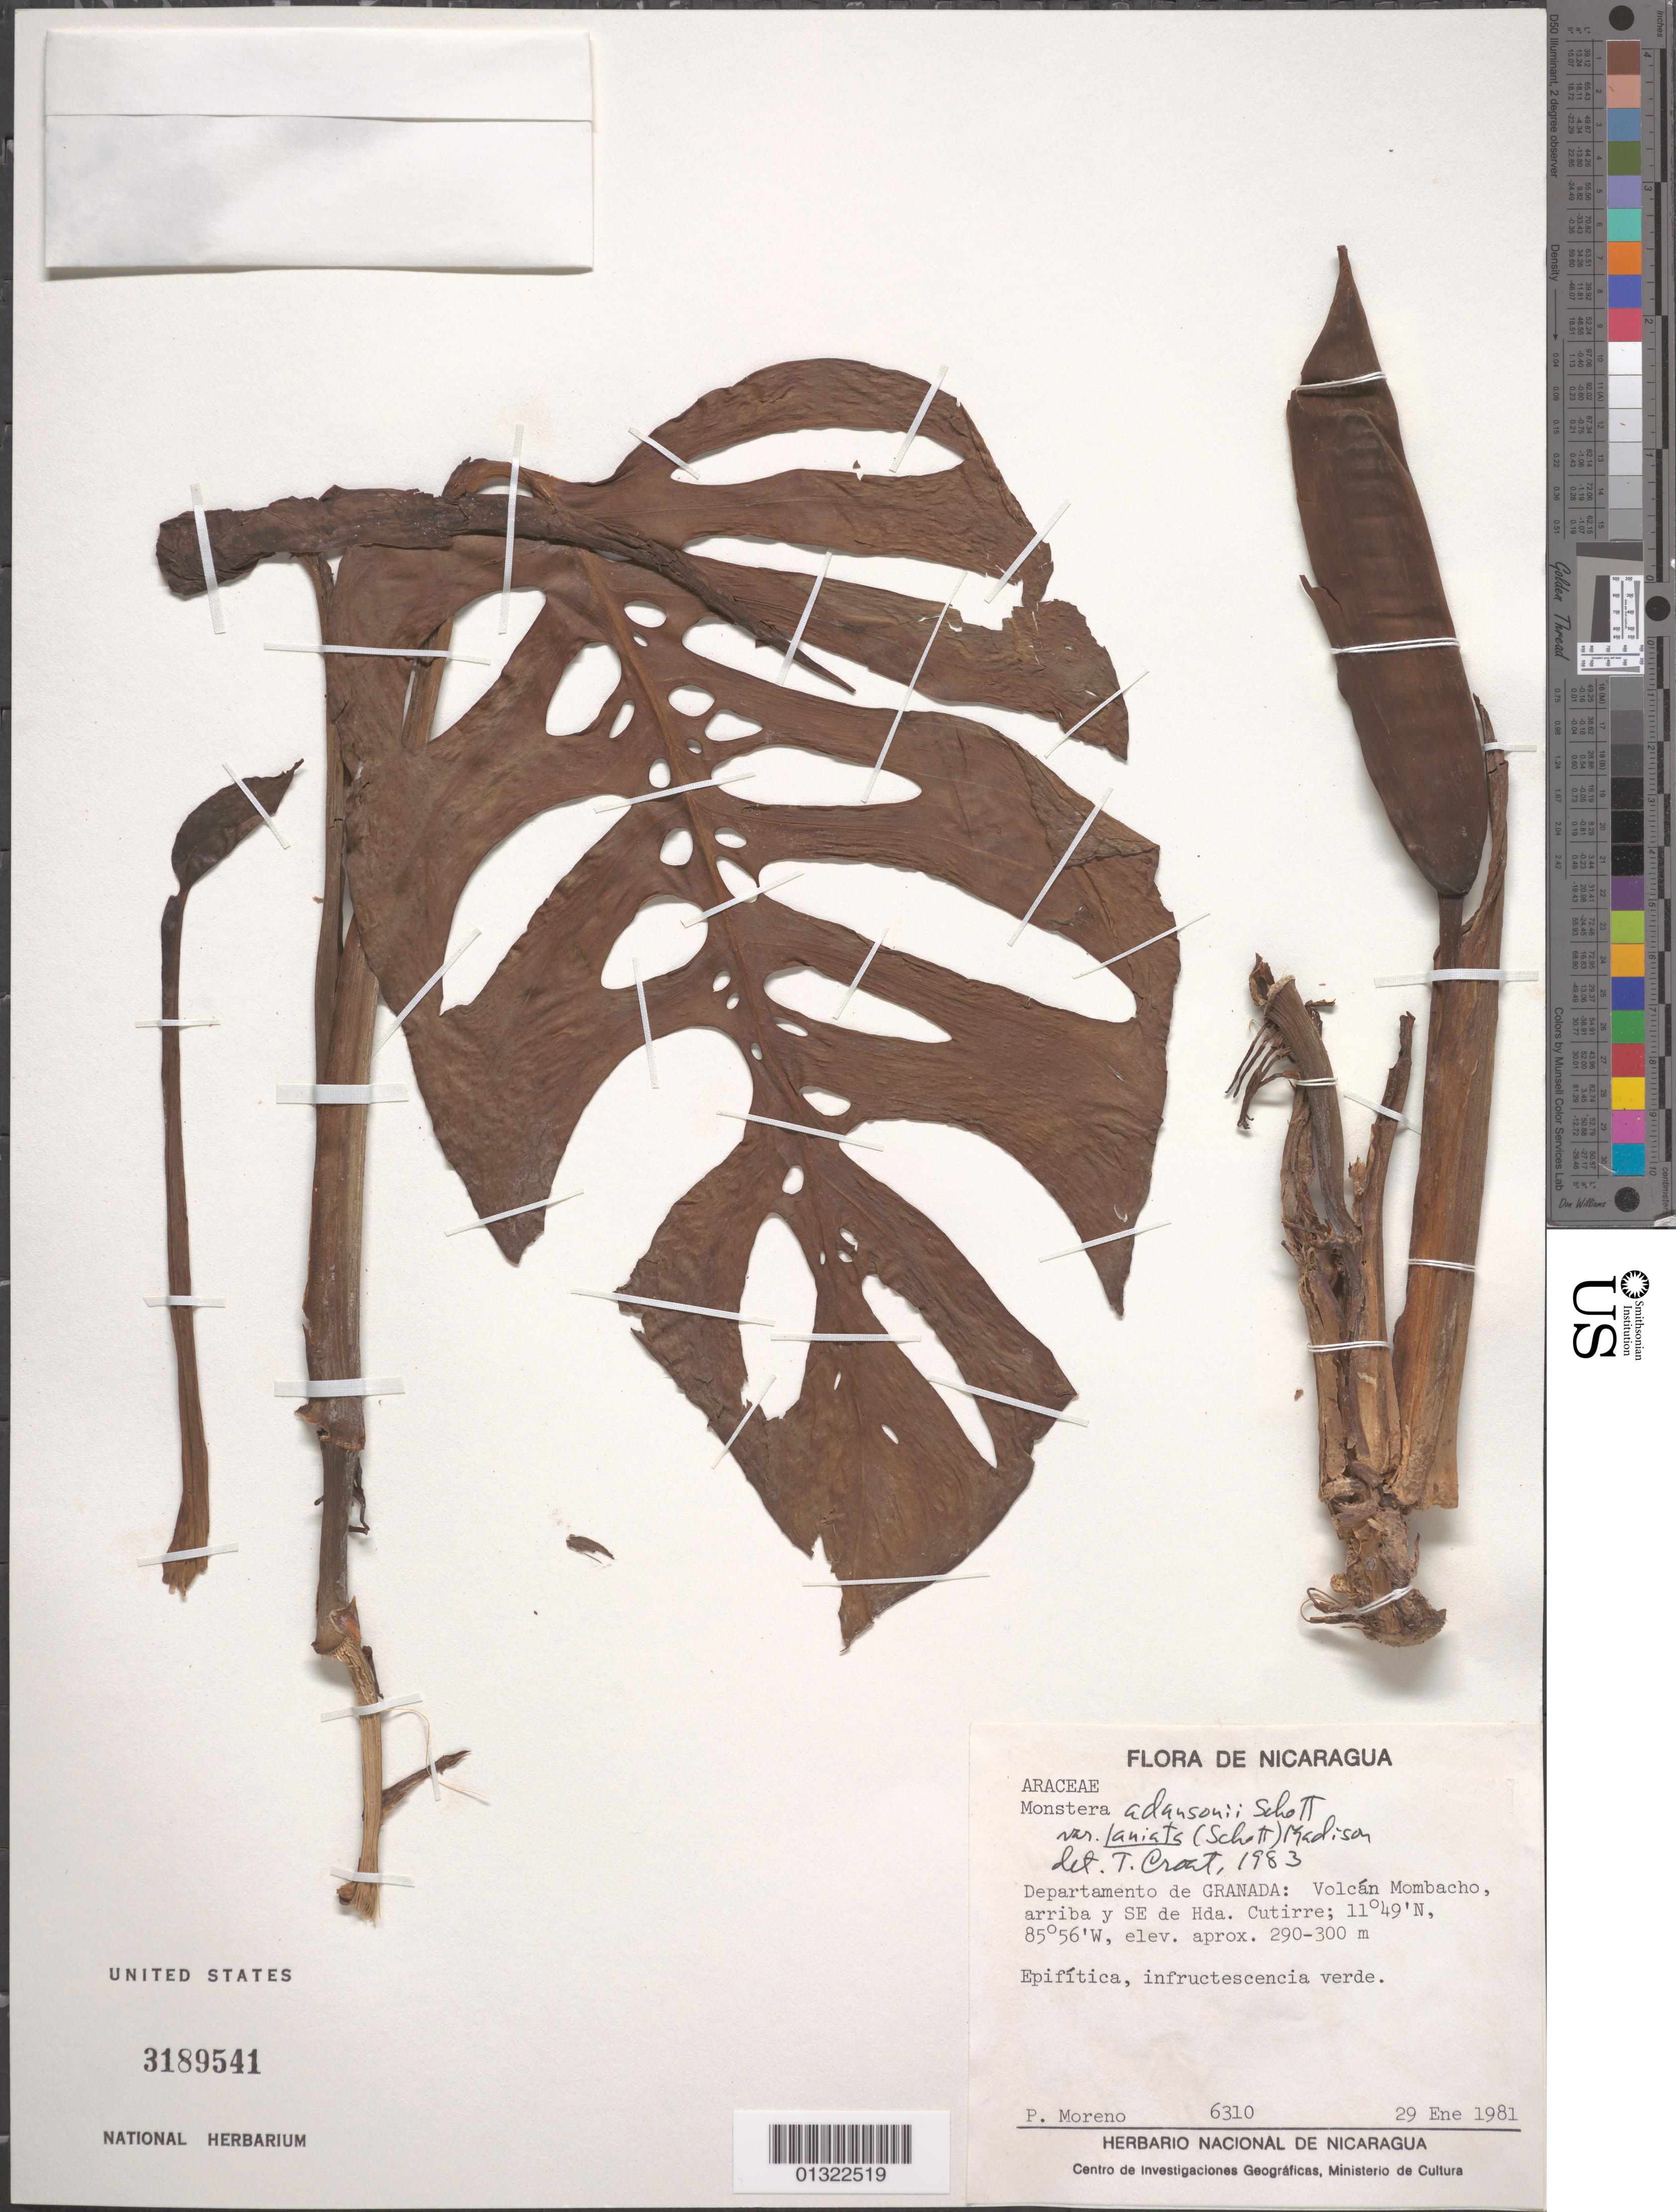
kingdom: Plantae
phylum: Tracheophyta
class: Liliopsida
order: Alismatales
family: Araceae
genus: Monstera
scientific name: Monstera adansonii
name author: Schott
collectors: P. Moreno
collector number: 6310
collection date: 1981-01-29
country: Nicaragua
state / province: Granada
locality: Departamento de Granada: Volcán Mombacho, arriba y SE de Hda. Cutirre.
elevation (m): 290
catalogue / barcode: US 3189541